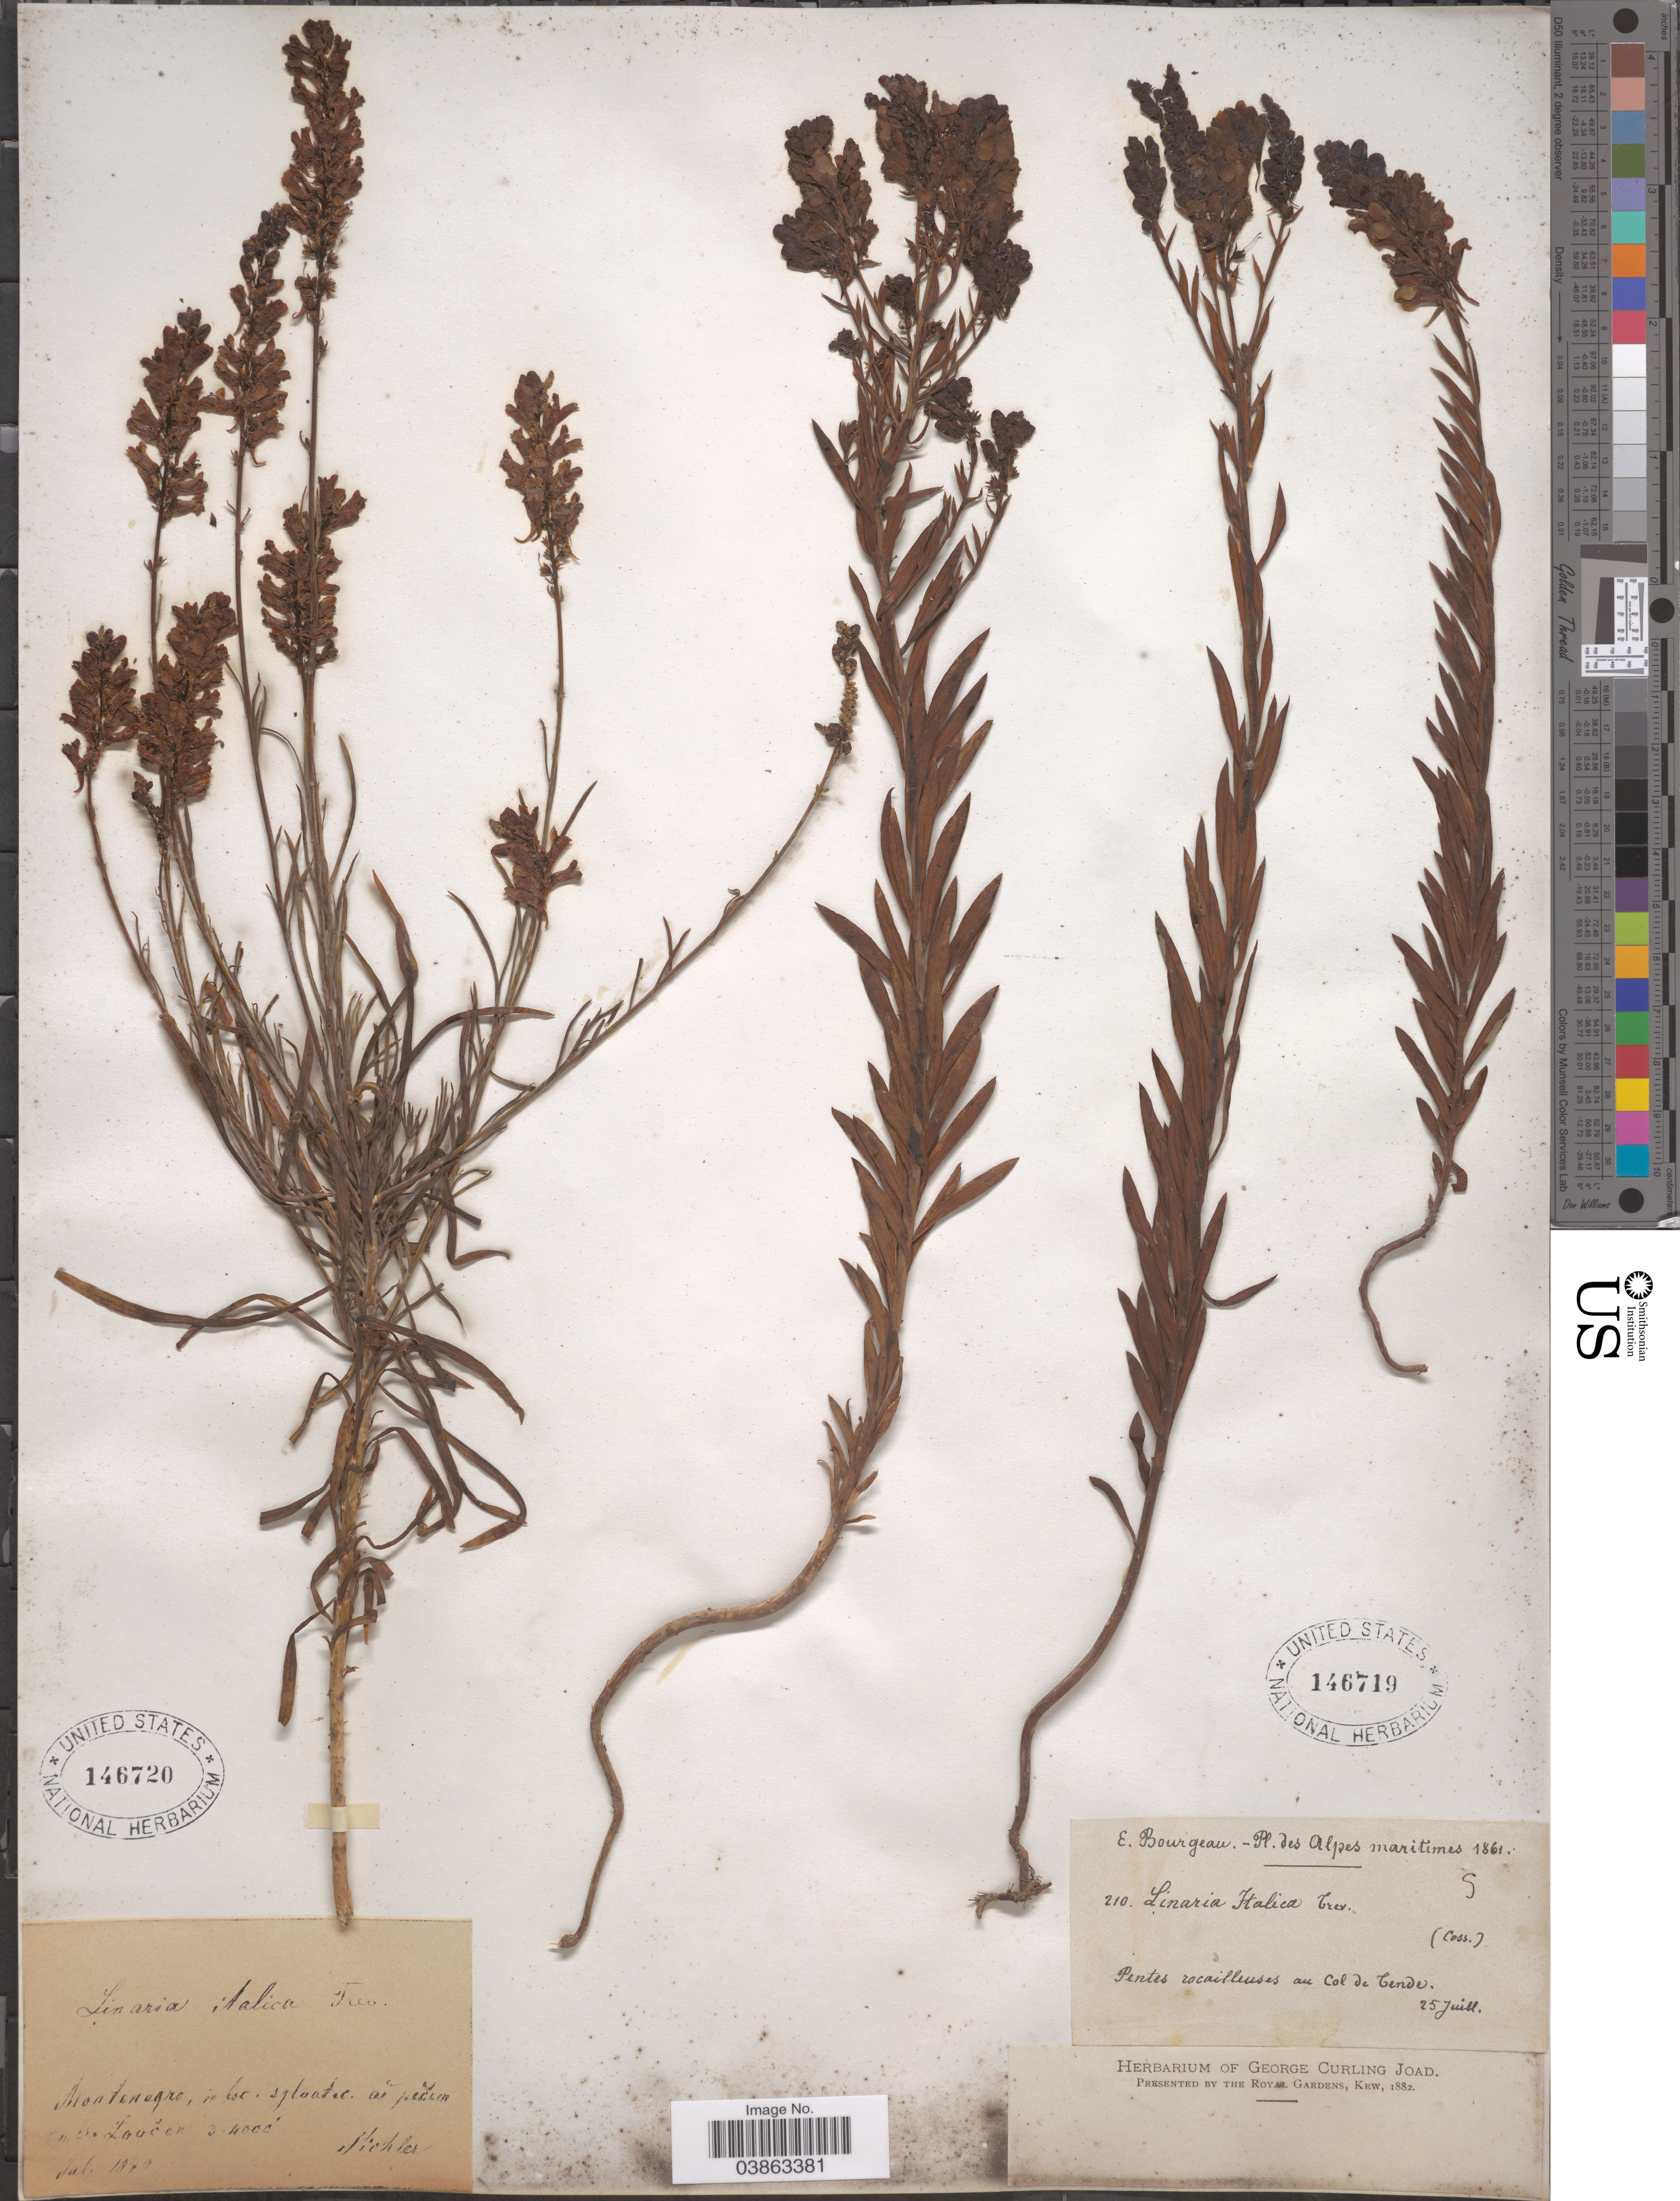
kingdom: Plantae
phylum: Tracheophyta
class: Magnoliopsida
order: Lamiales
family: Plantaginaceae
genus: Linaria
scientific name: Linaria italica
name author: Trevir.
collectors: Pichler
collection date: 1870-07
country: Montenegro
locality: In loc. sloatec. å pecam [illegible text] Laoc er.[interpreted]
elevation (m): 914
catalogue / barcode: US 146720